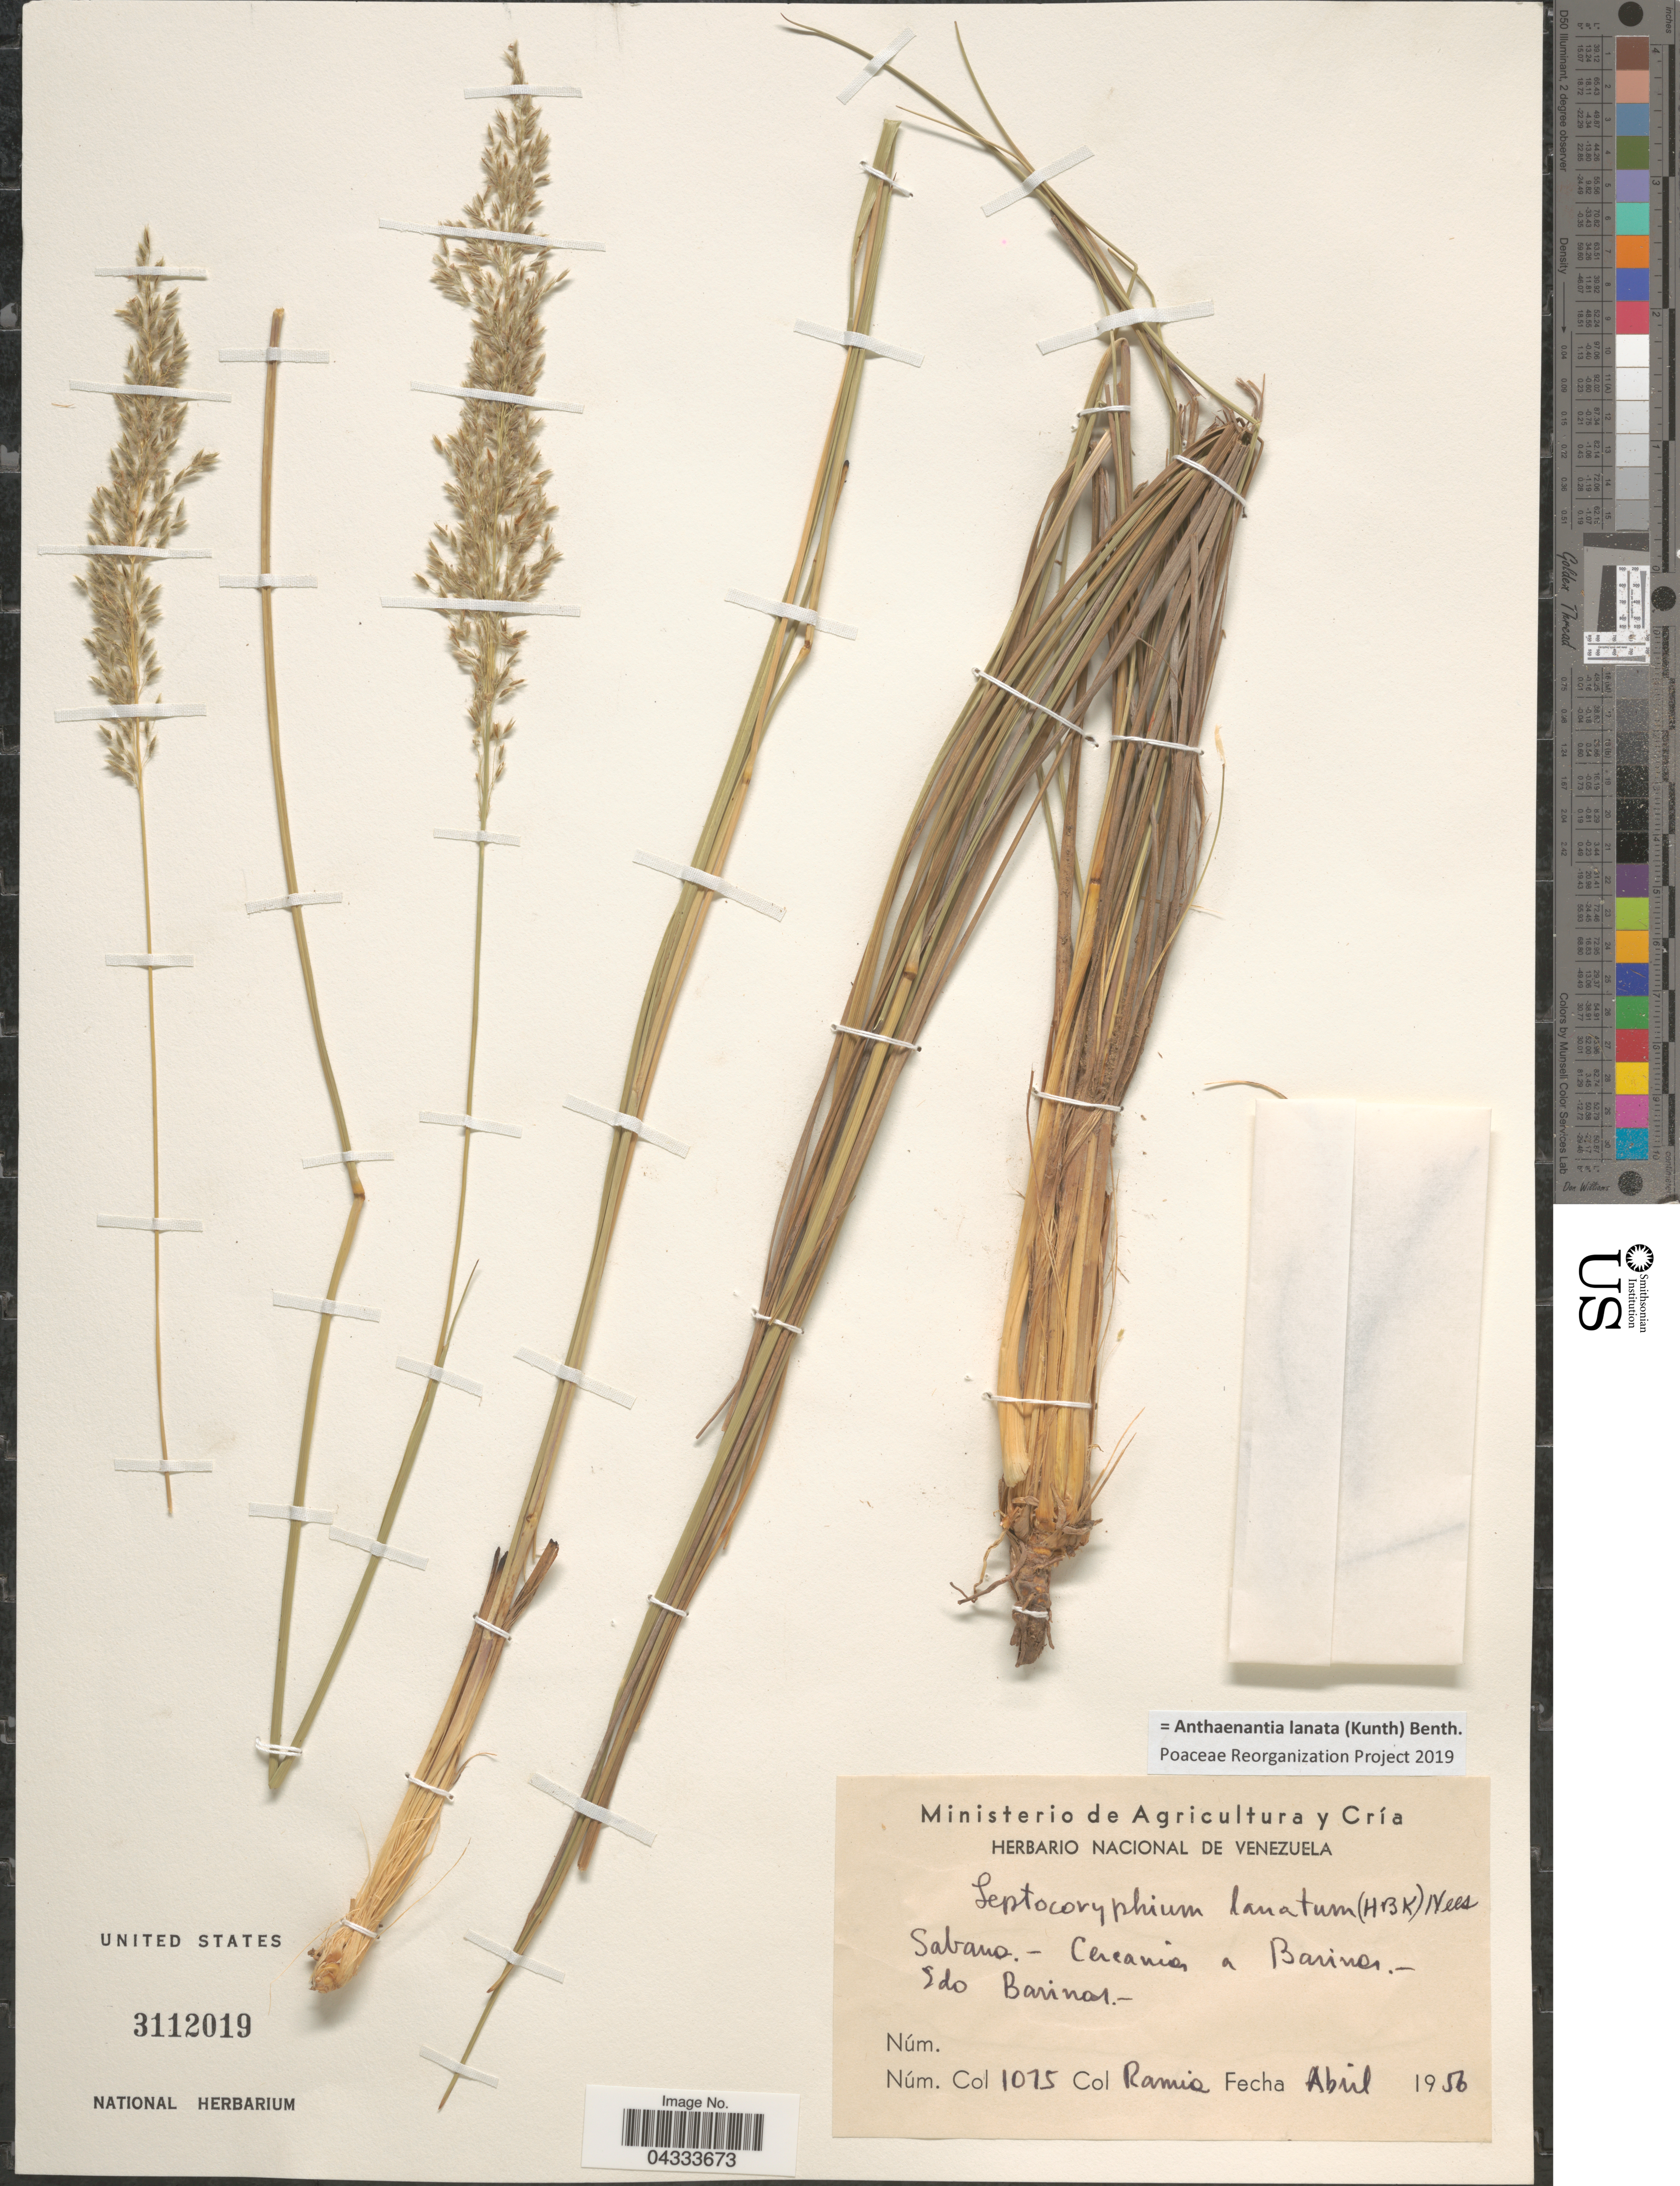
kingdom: Plantae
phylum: Tracheophyta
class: Liliopsida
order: Poales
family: Poaceae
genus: Anthaenantia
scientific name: Anthaenantia lanata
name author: (Kunth) Benth.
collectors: Ramis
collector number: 1075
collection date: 1956-04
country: Venezuela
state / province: Barinas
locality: Sabana. - Cercanias a Barinas.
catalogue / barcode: US 3112019